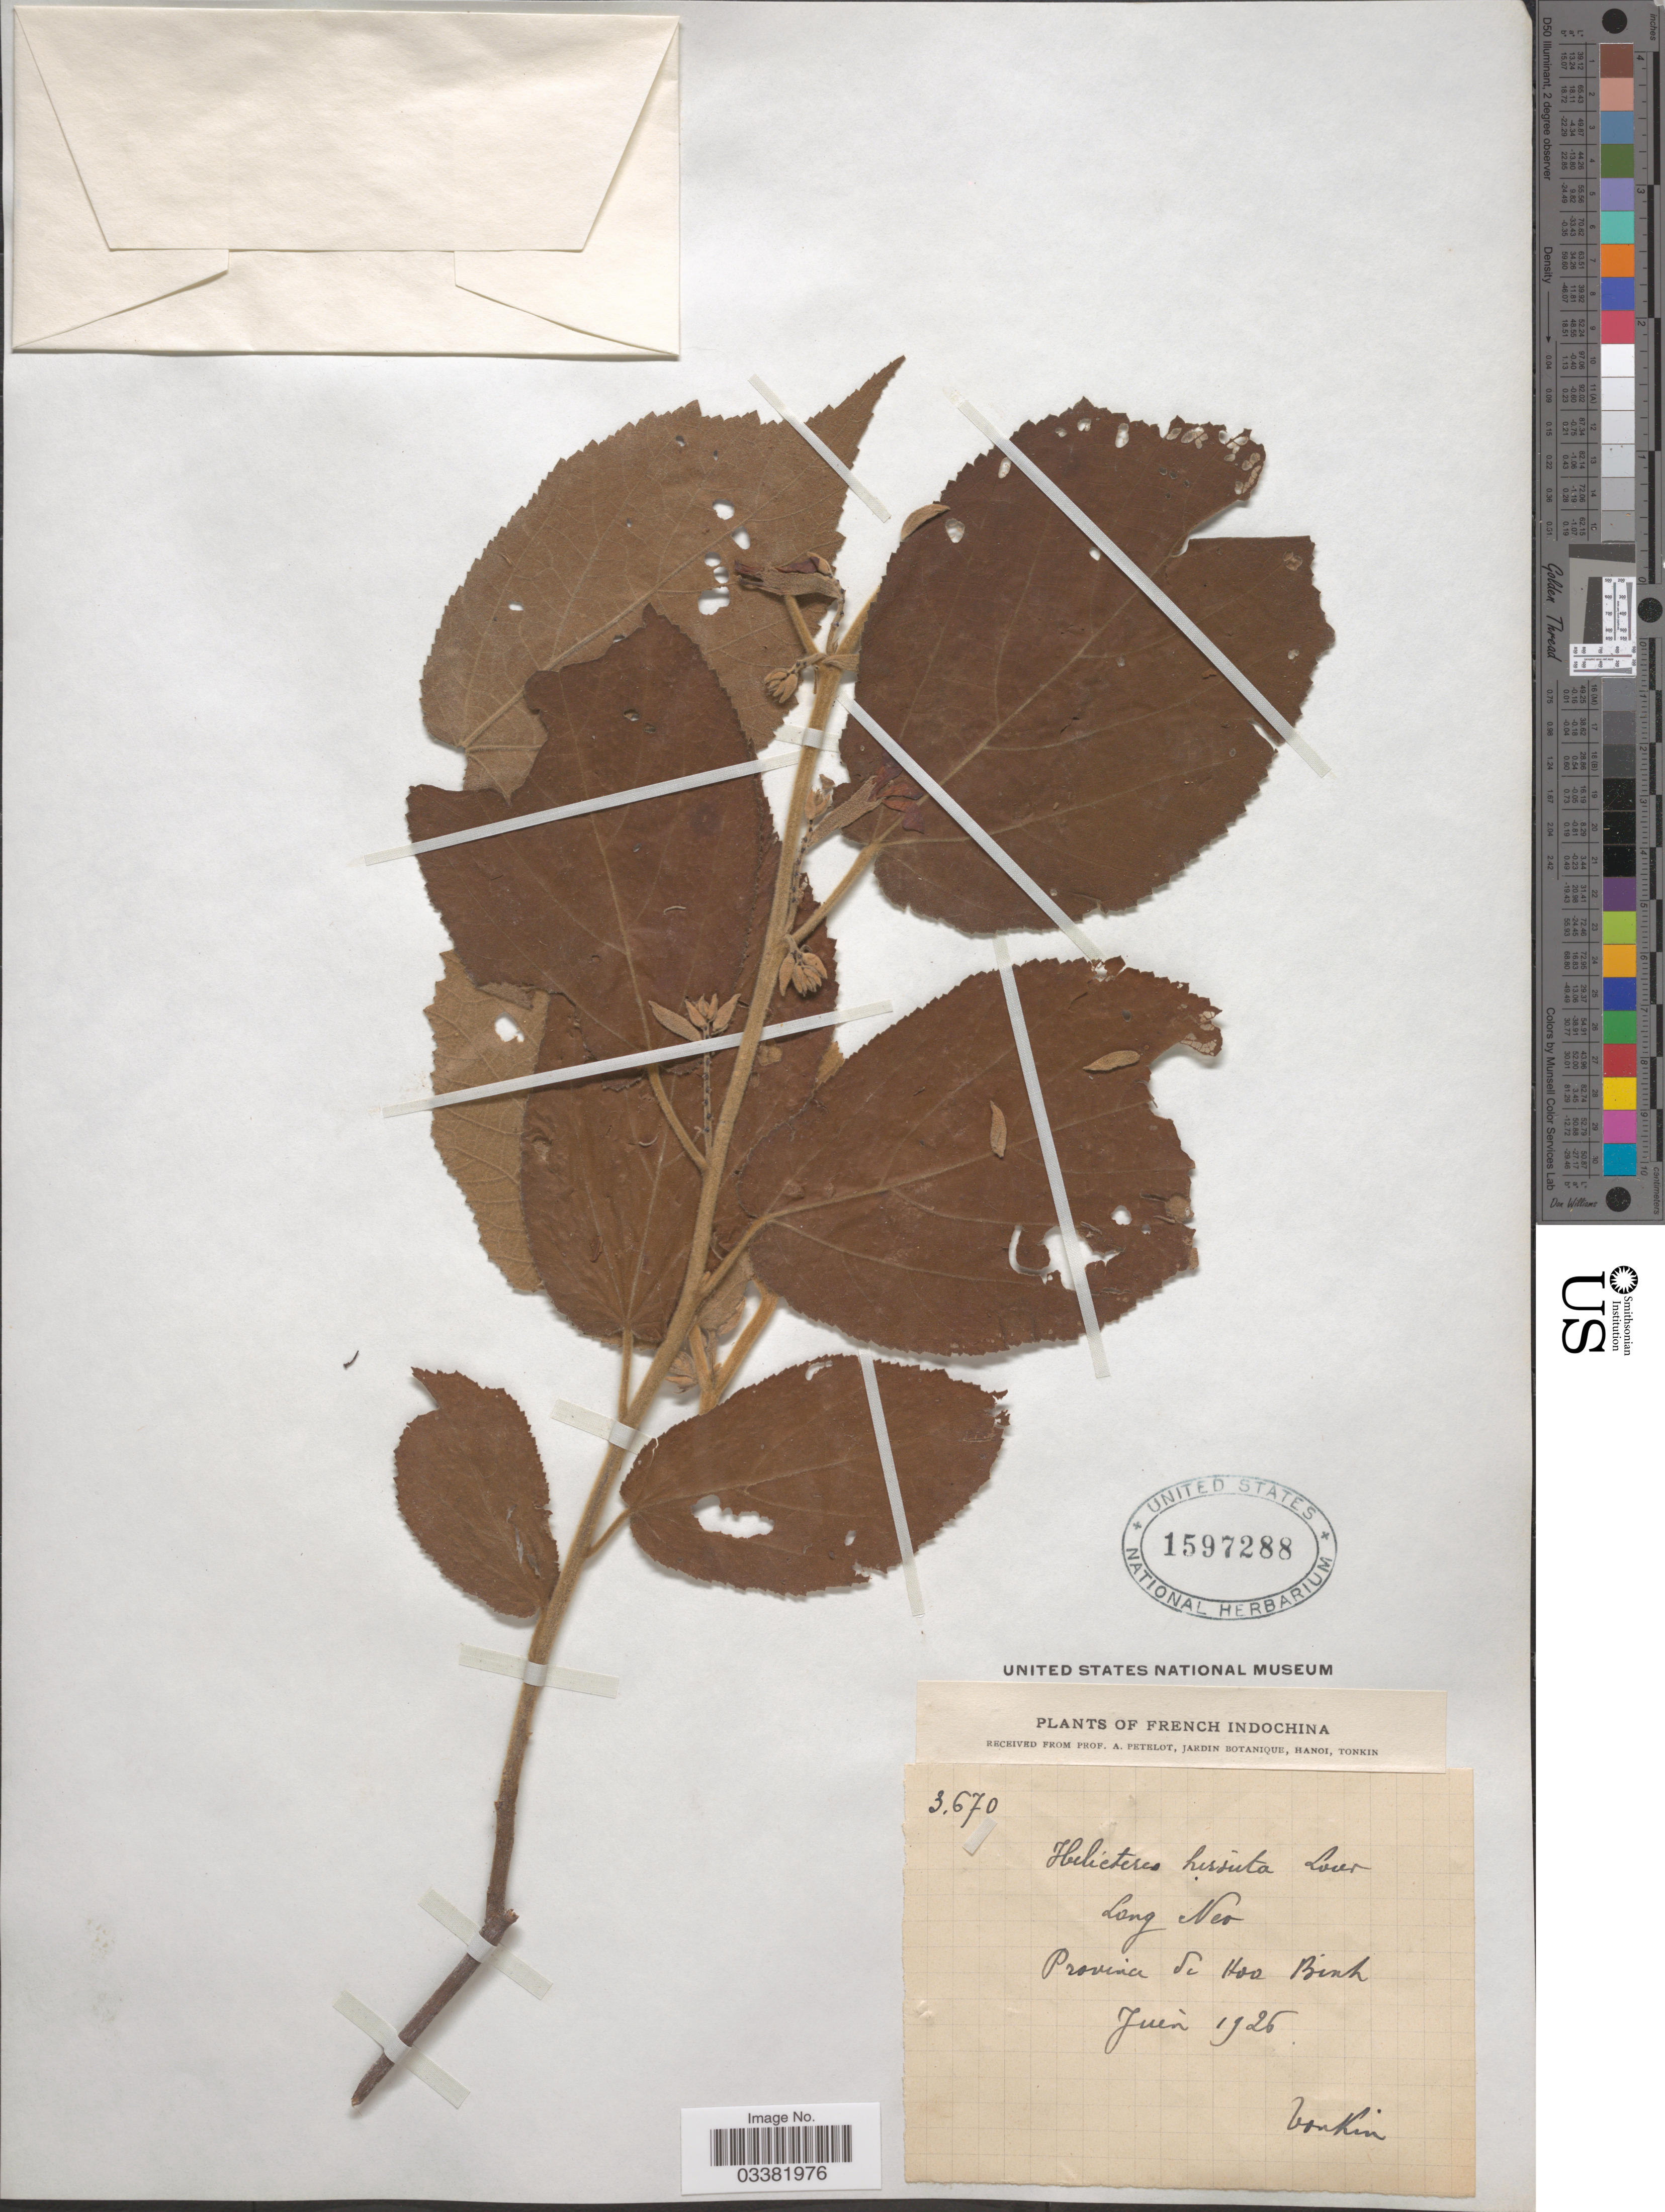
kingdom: Plantae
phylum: Tracheophyta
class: Magnoliopsida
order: Malvales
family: Malvaceae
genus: Helicteres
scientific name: Helicteres hirsuta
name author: Lour.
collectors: P. A. Pételot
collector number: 3670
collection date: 1926-06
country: Vietnam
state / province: Hoa Binh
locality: French Indochina. Long Neo [interpreted].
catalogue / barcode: US 1597288